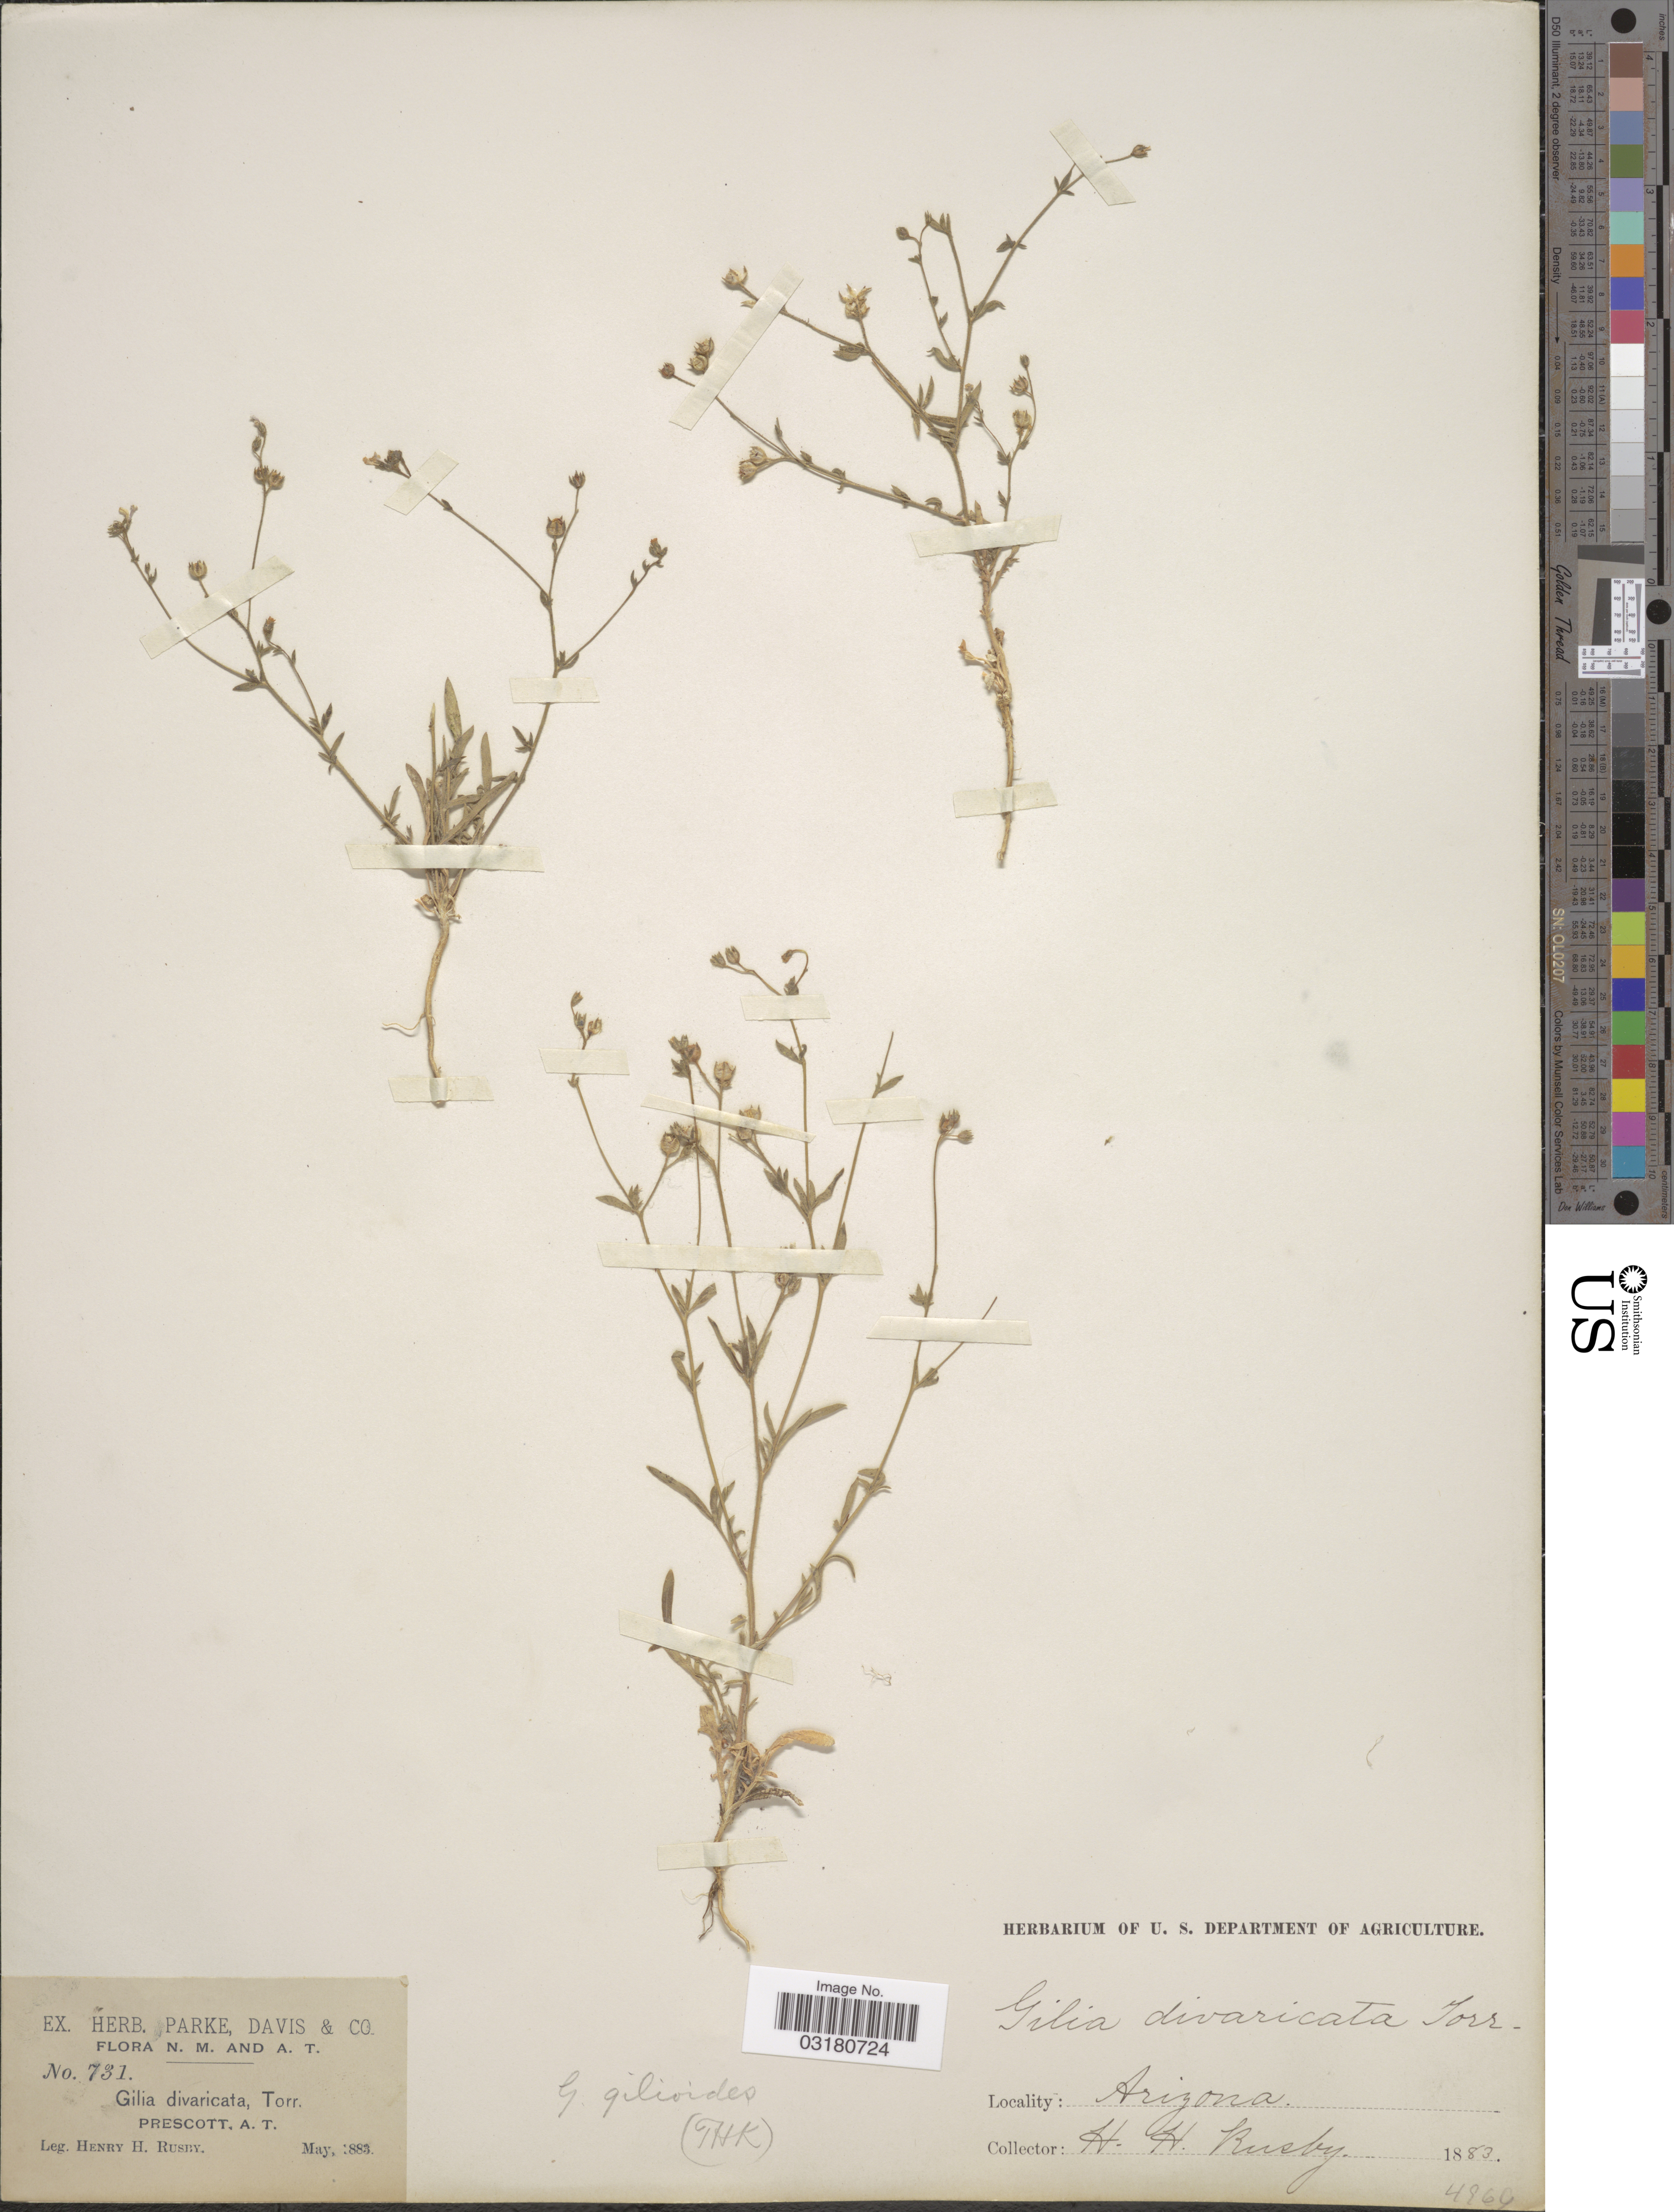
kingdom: Plantae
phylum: Tracheophyta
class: Magnoliopsida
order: Ericales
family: Polemoniaceae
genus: Allophyllum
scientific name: Allophyllum gilioides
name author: (Benth.) Benth.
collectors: H. H. Rusby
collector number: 731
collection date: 1883-05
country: United States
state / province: Arizona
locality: Prescott, A.T.